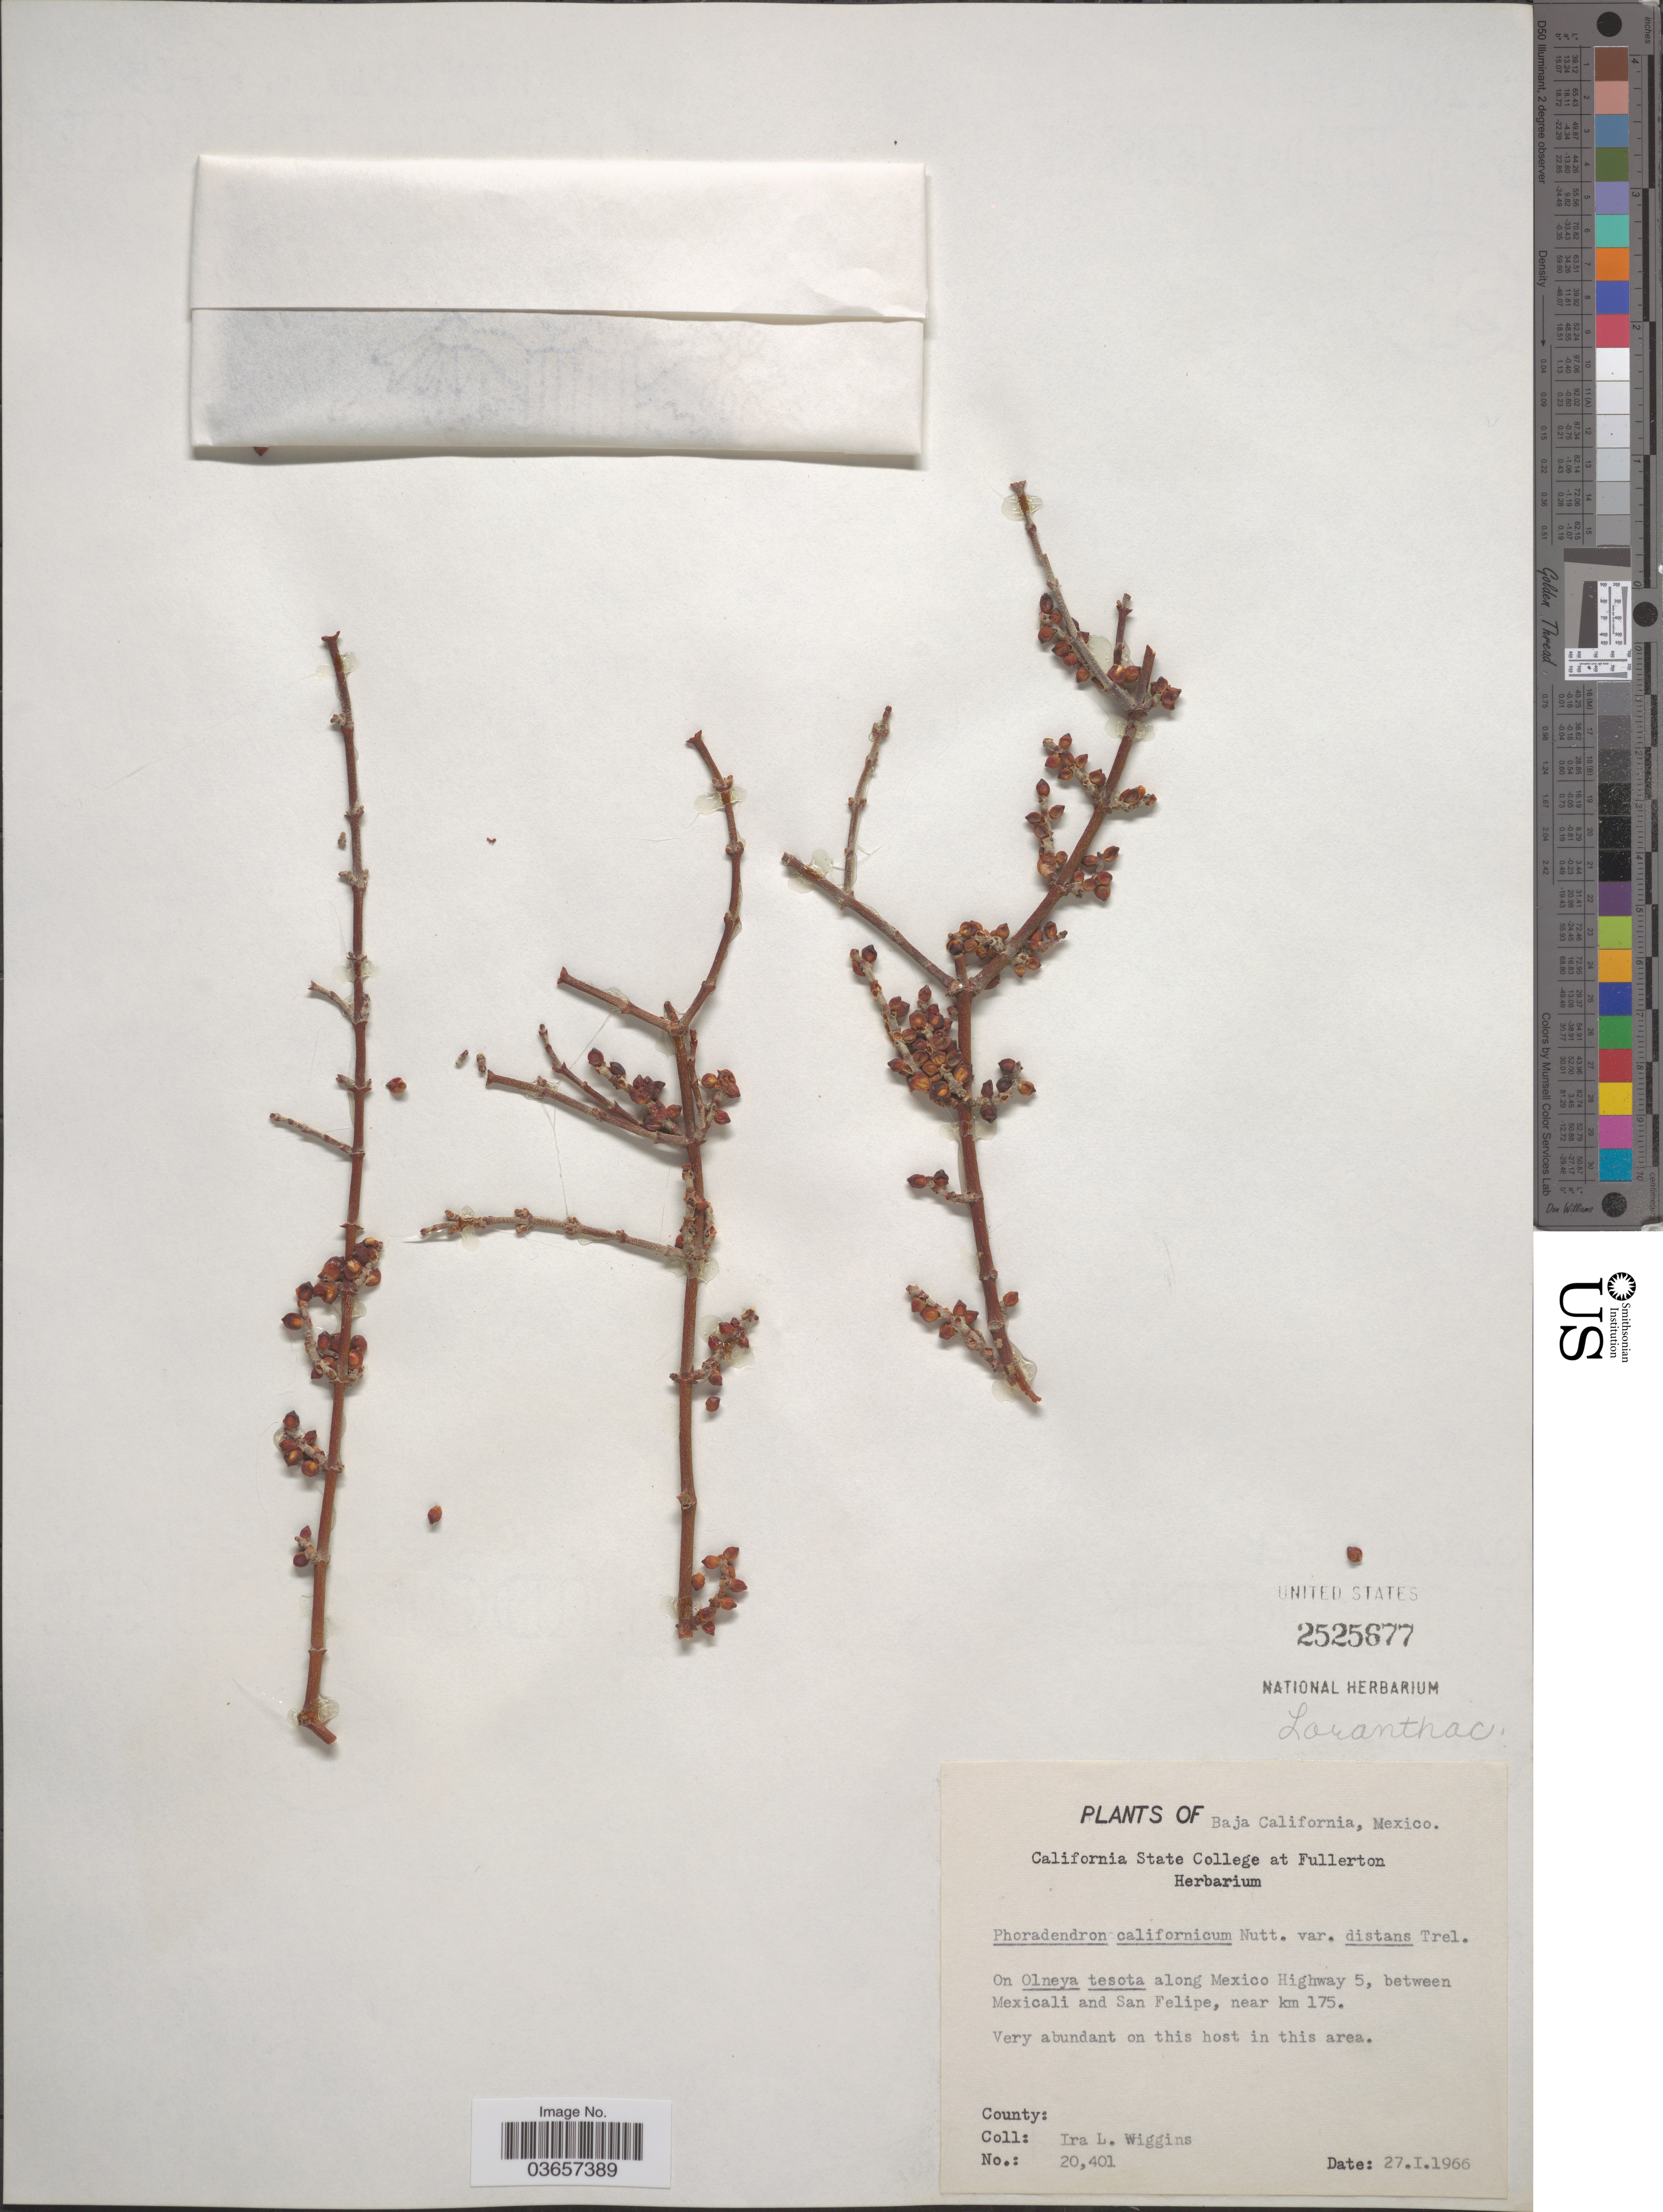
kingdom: Plantae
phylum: Tracheophyta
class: Magnoliopsida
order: Santalales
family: Viscaceae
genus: Phoradendron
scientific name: Phoradendron californicum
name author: Nutt.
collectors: I. L. Wiggins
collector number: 20401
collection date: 1966-01-27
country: Mexico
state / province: Baja California Norte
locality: Along Mexico Highway 5, between Mexicali and San Felipe, near km 175.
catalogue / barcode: US 2525677